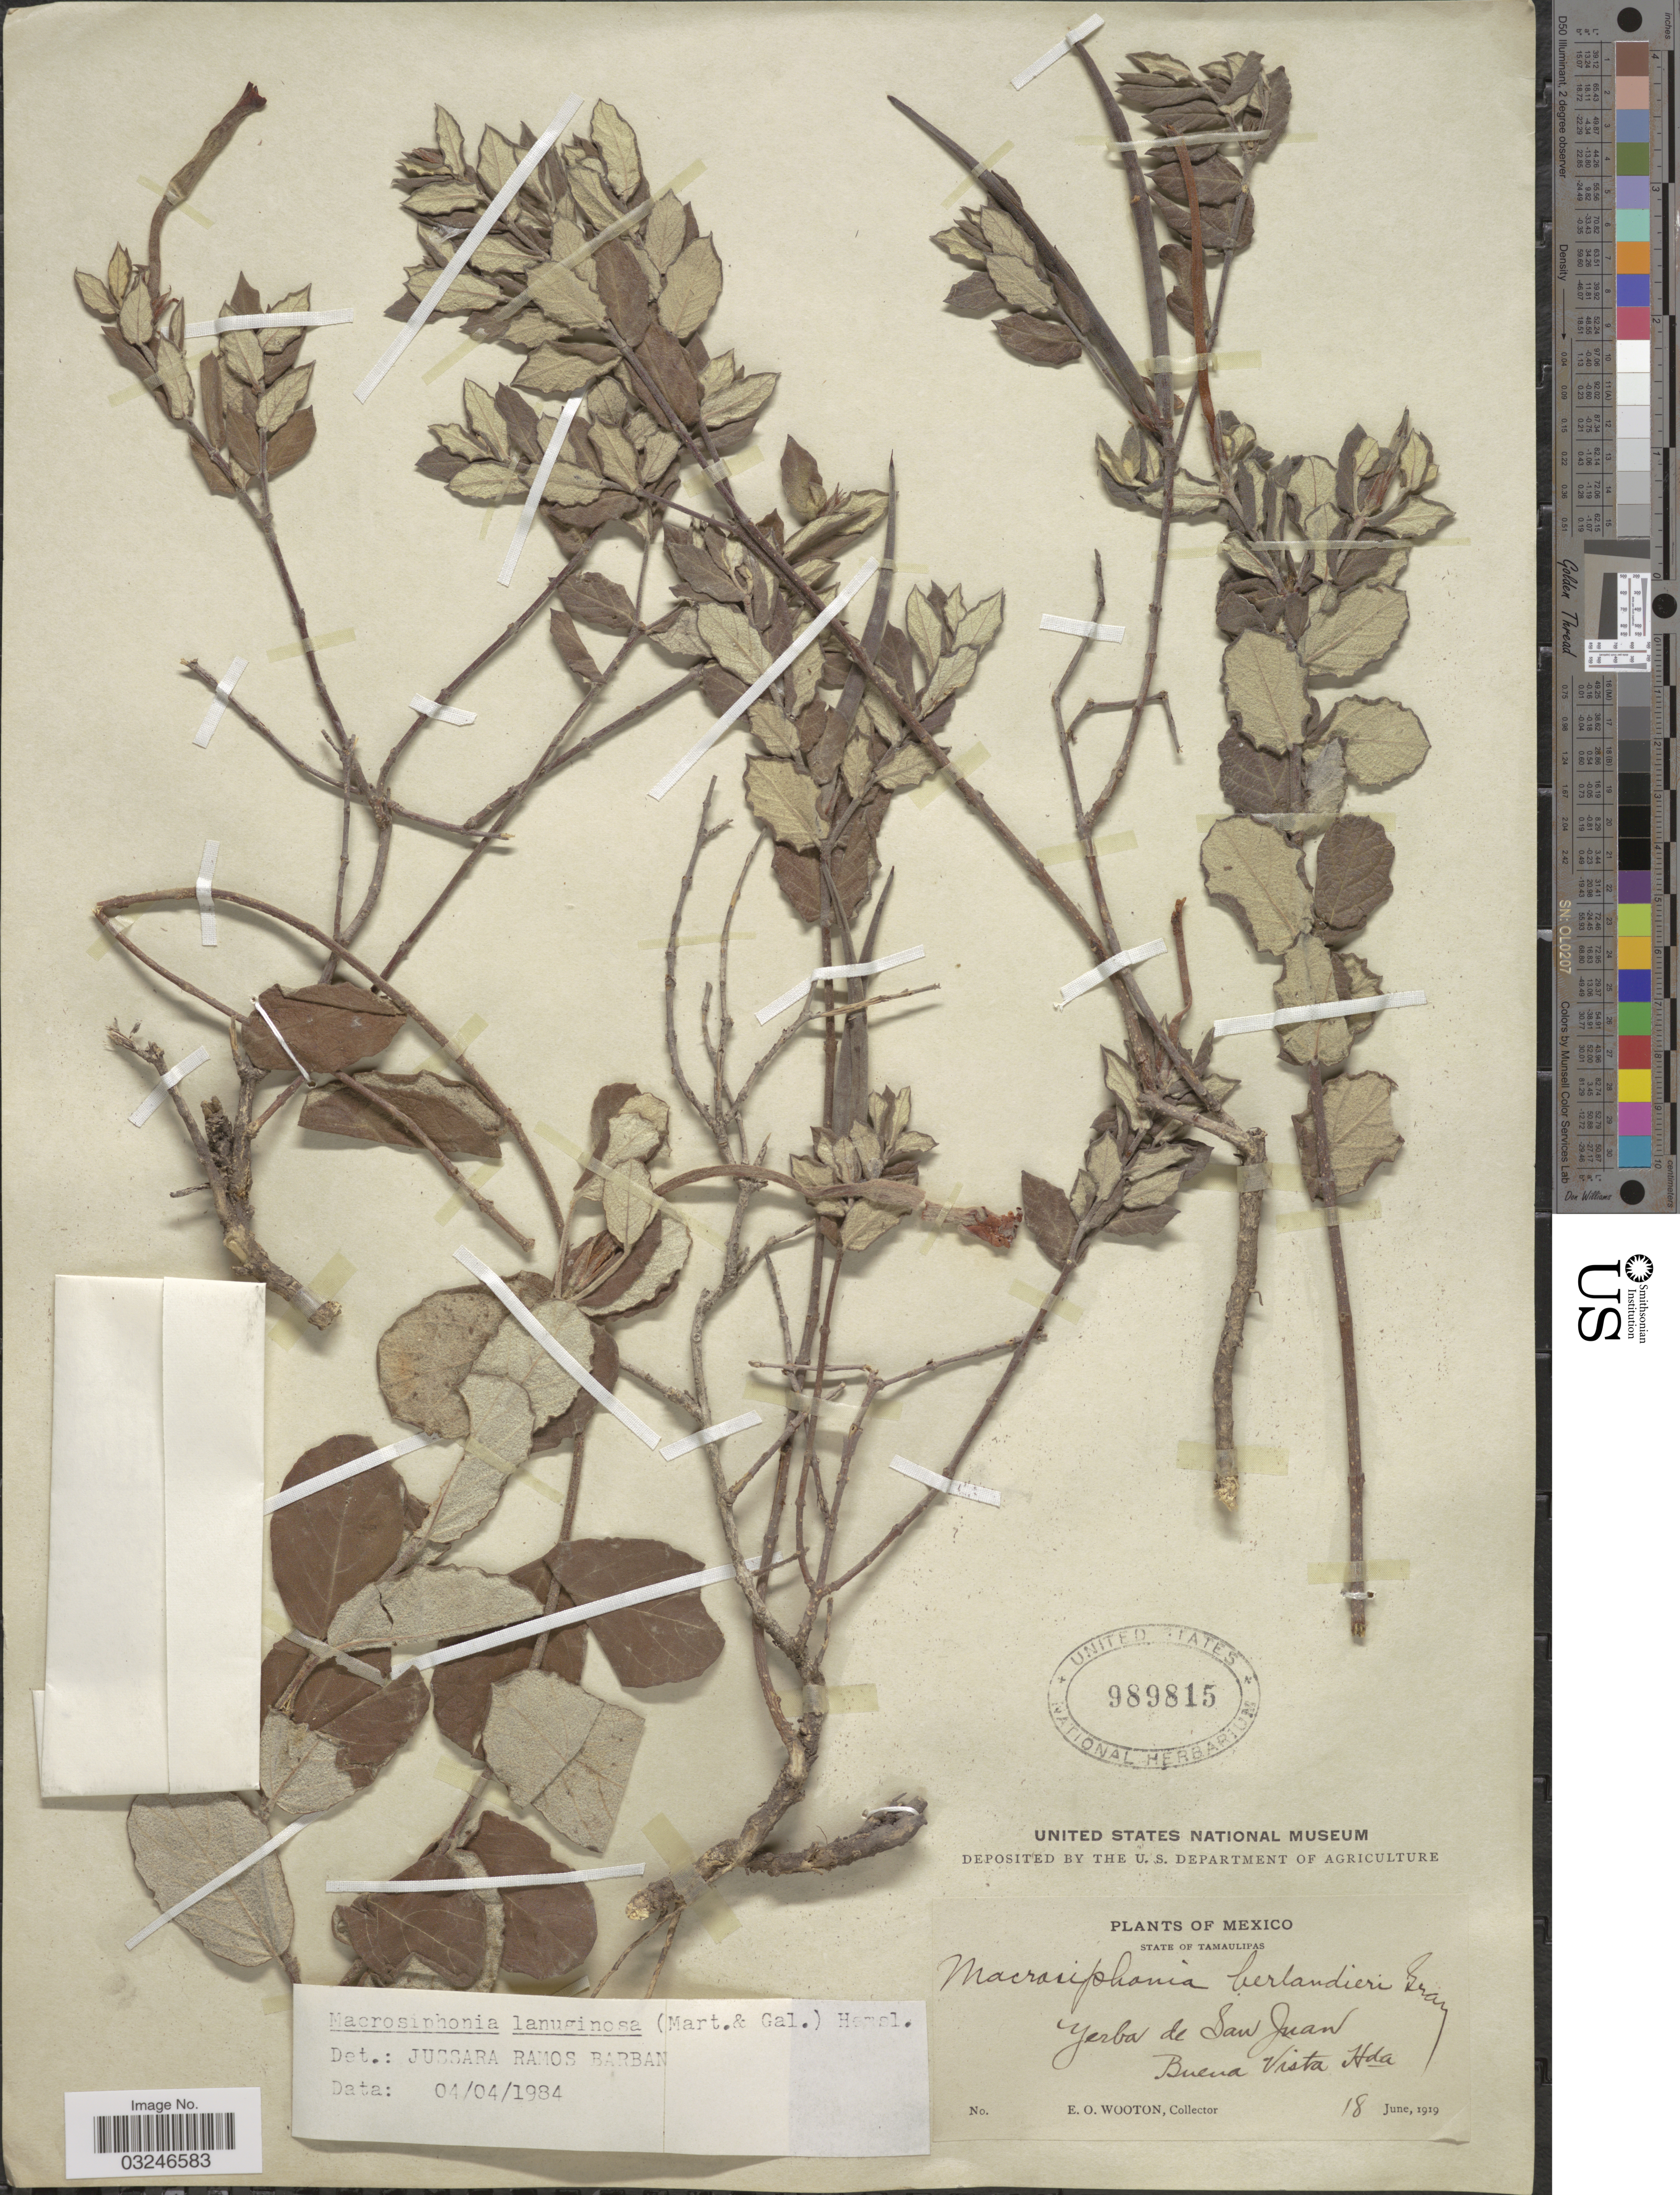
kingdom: Plantae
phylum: Tracheophyta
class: Magnoliopsida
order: Gentianales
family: Apocynaceae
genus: Macrosiphonia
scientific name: Macrosiphonia lanuginosa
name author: (M. Martens & Galeotti) Hemsl.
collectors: E. O. Wooton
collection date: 1919-06-18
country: Mexico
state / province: Tamaulipas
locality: State of Tamaulipas. Yerba de San Juan. Buena Vista Hda.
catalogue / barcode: US 989815